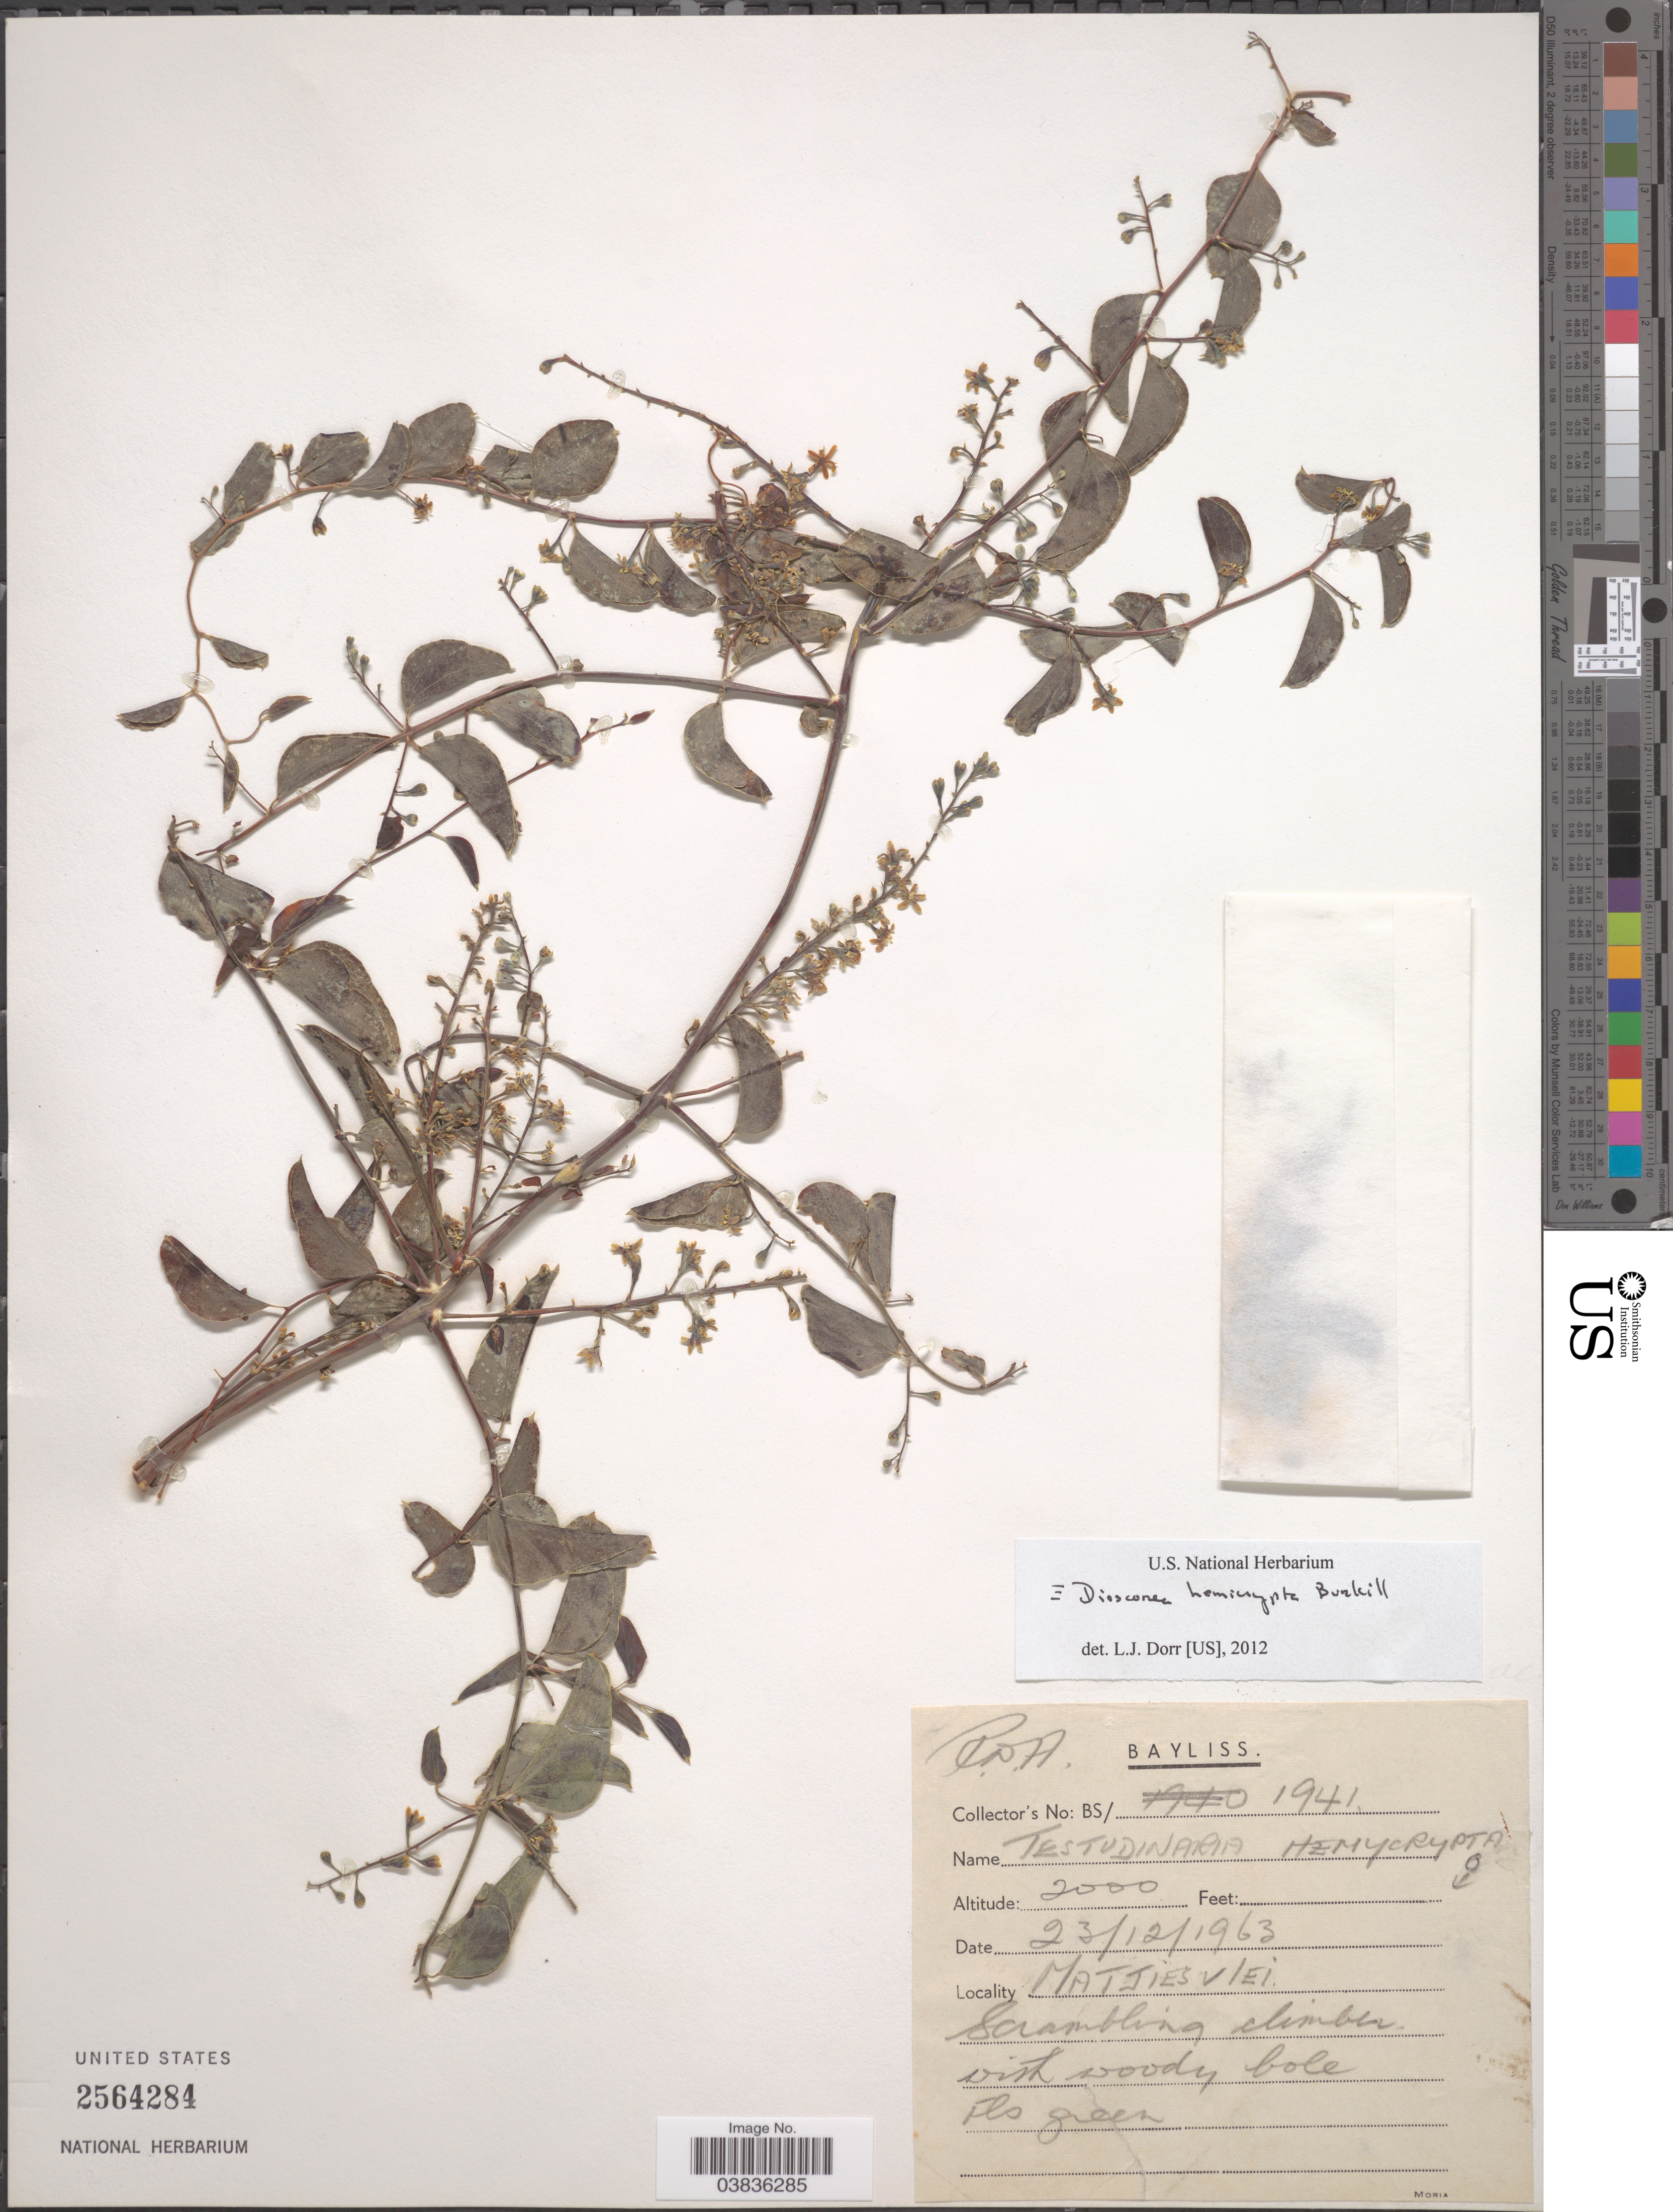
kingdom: Plantae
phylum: Tracheophyta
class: Liliopsida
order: Dioscoreales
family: Dioscoreaceae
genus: Dioscorea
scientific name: Dioscorea hemicrypta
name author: Burkill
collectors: Bayliss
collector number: BS/1941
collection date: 1963-12-23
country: South Africa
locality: Matjies Vlei.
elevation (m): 610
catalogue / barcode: US 2564284